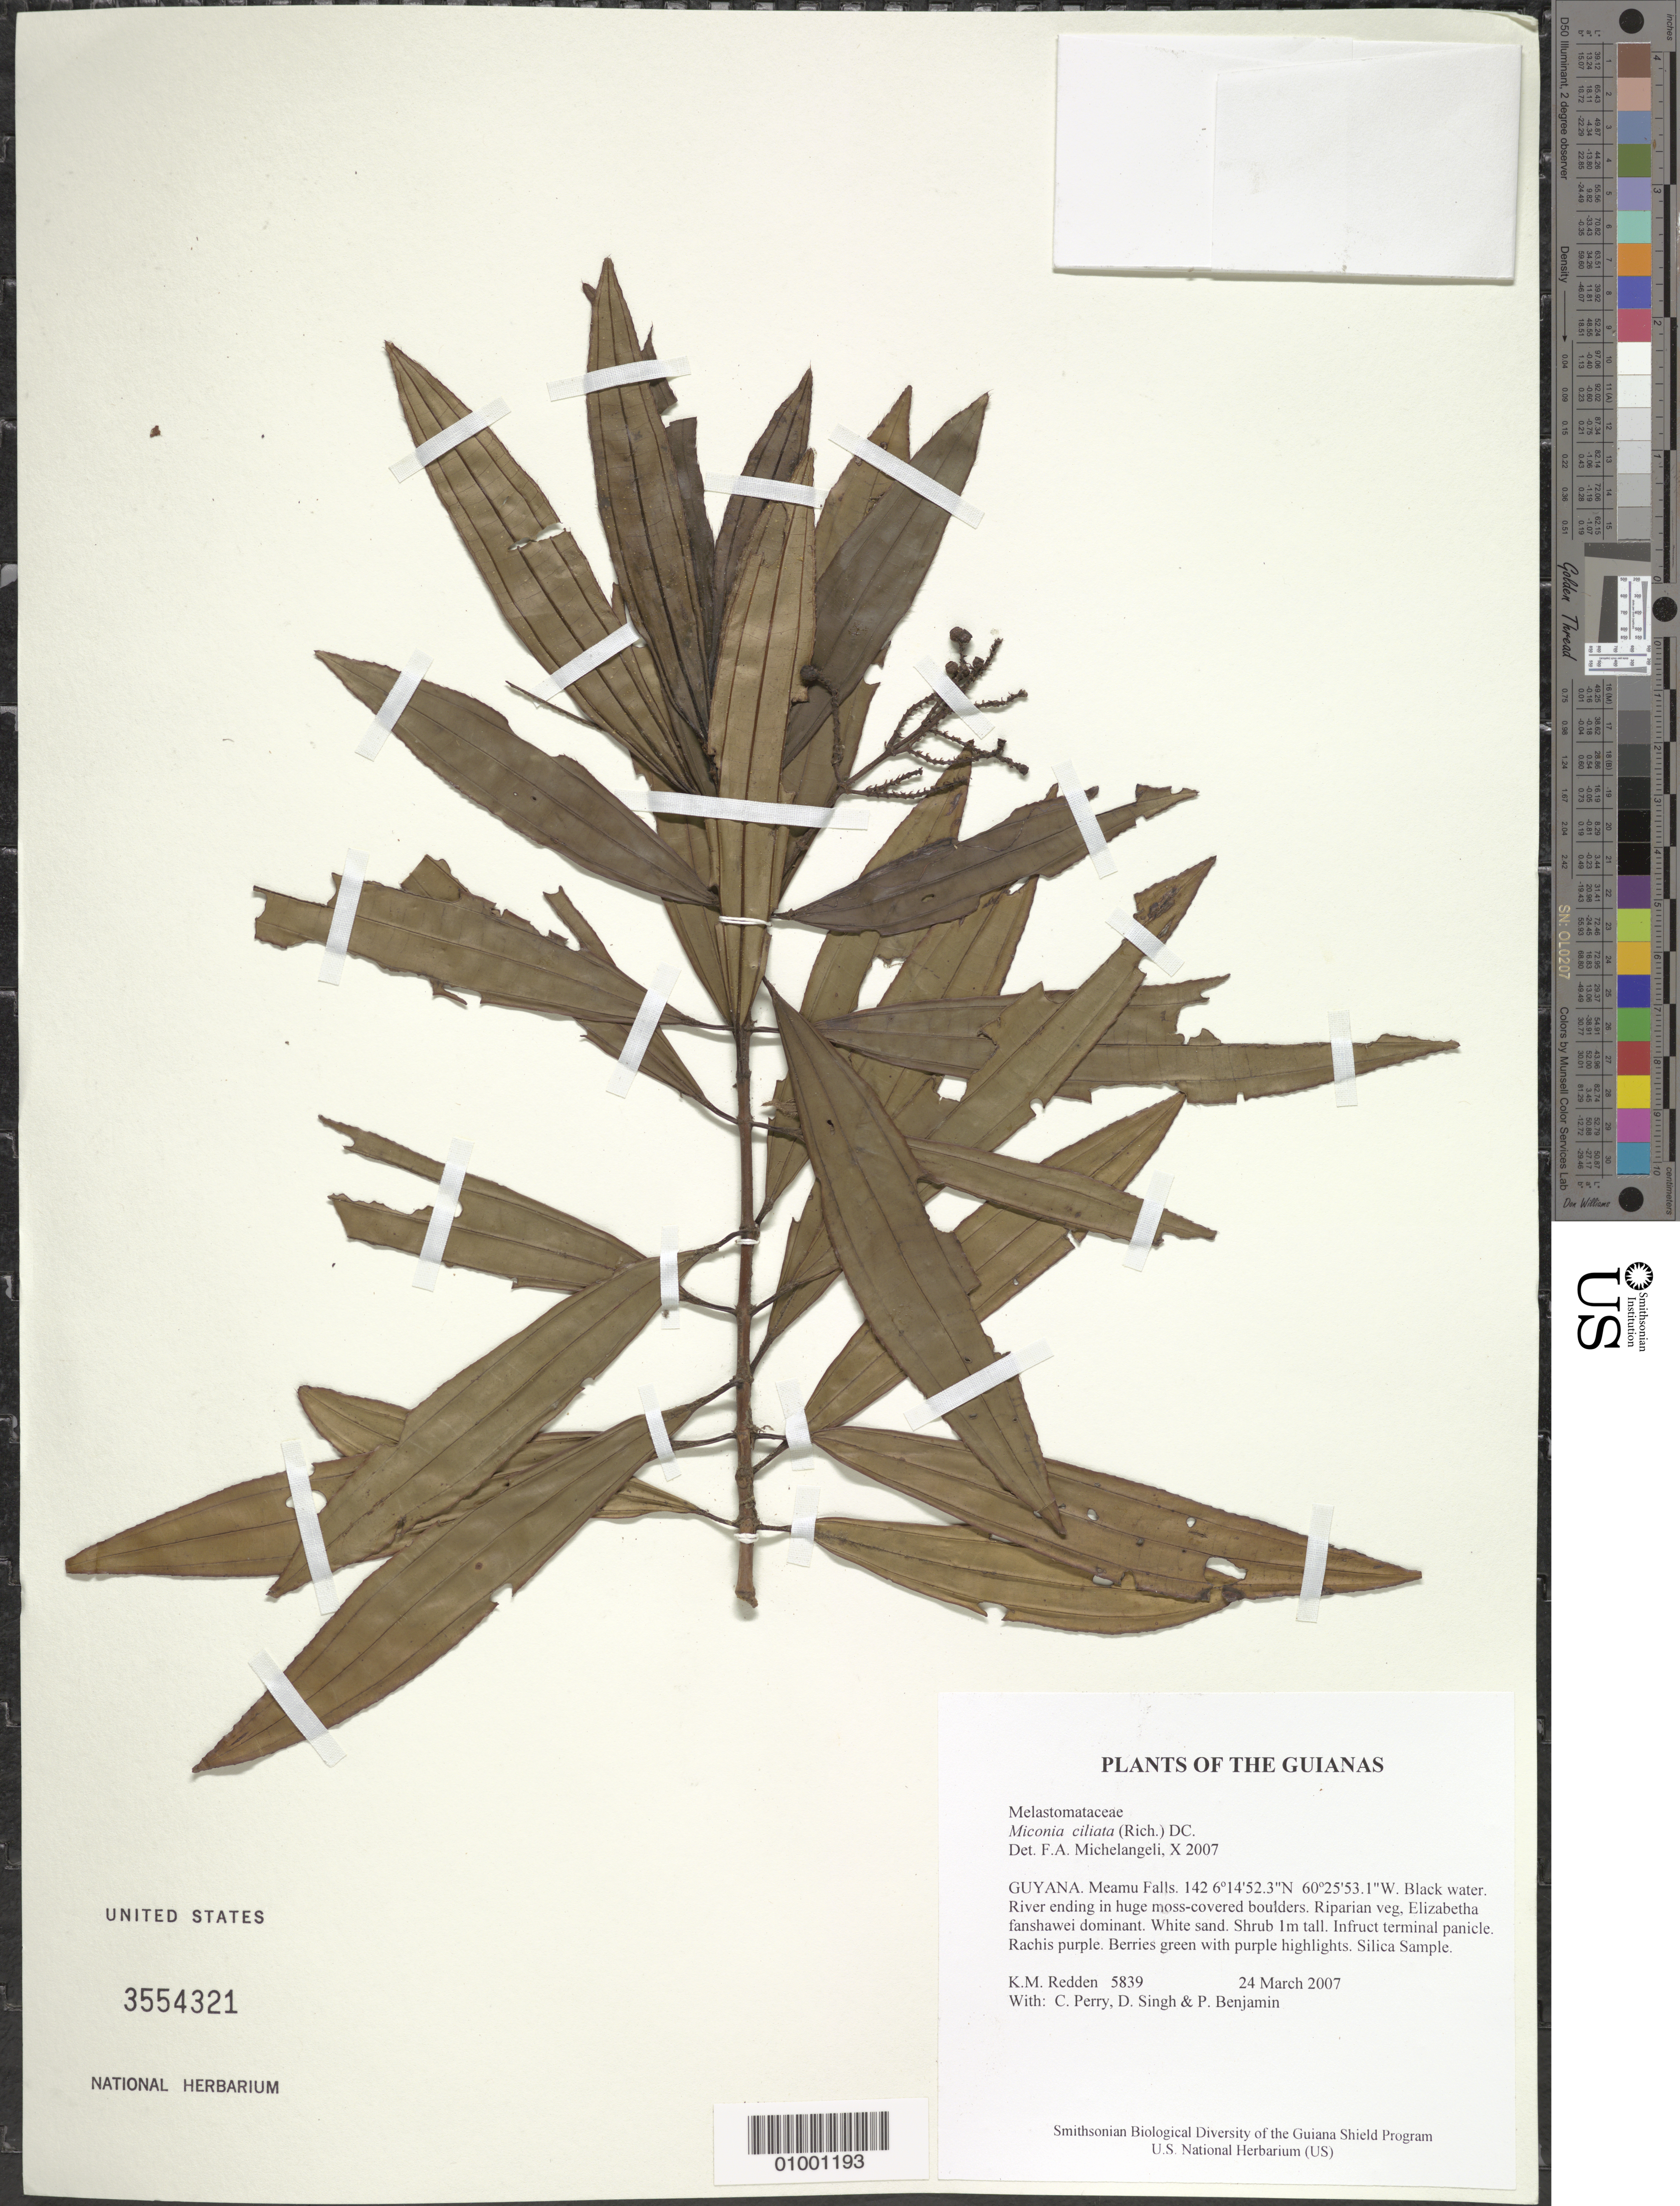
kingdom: Plantae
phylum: Tracheophyta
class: Magnoliopsida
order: Myrtales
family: Melastomataceae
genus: Miconia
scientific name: Miconia ciliata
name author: (Rich.) DC.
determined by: Michelangeli, F. A.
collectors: K. M. Redden, C. Perry, D. Singh & P. Benjamin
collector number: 5839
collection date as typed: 24 March 2007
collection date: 2007-03-24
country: Guyana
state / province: Cuyuni-Mazaruni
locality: Meamu Falls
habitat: Black water. River ending in huge moss-covered boulders. Riparian veg, Elizabetha fanshawei dominant. White sand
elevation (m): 142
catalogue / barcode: US 3554321